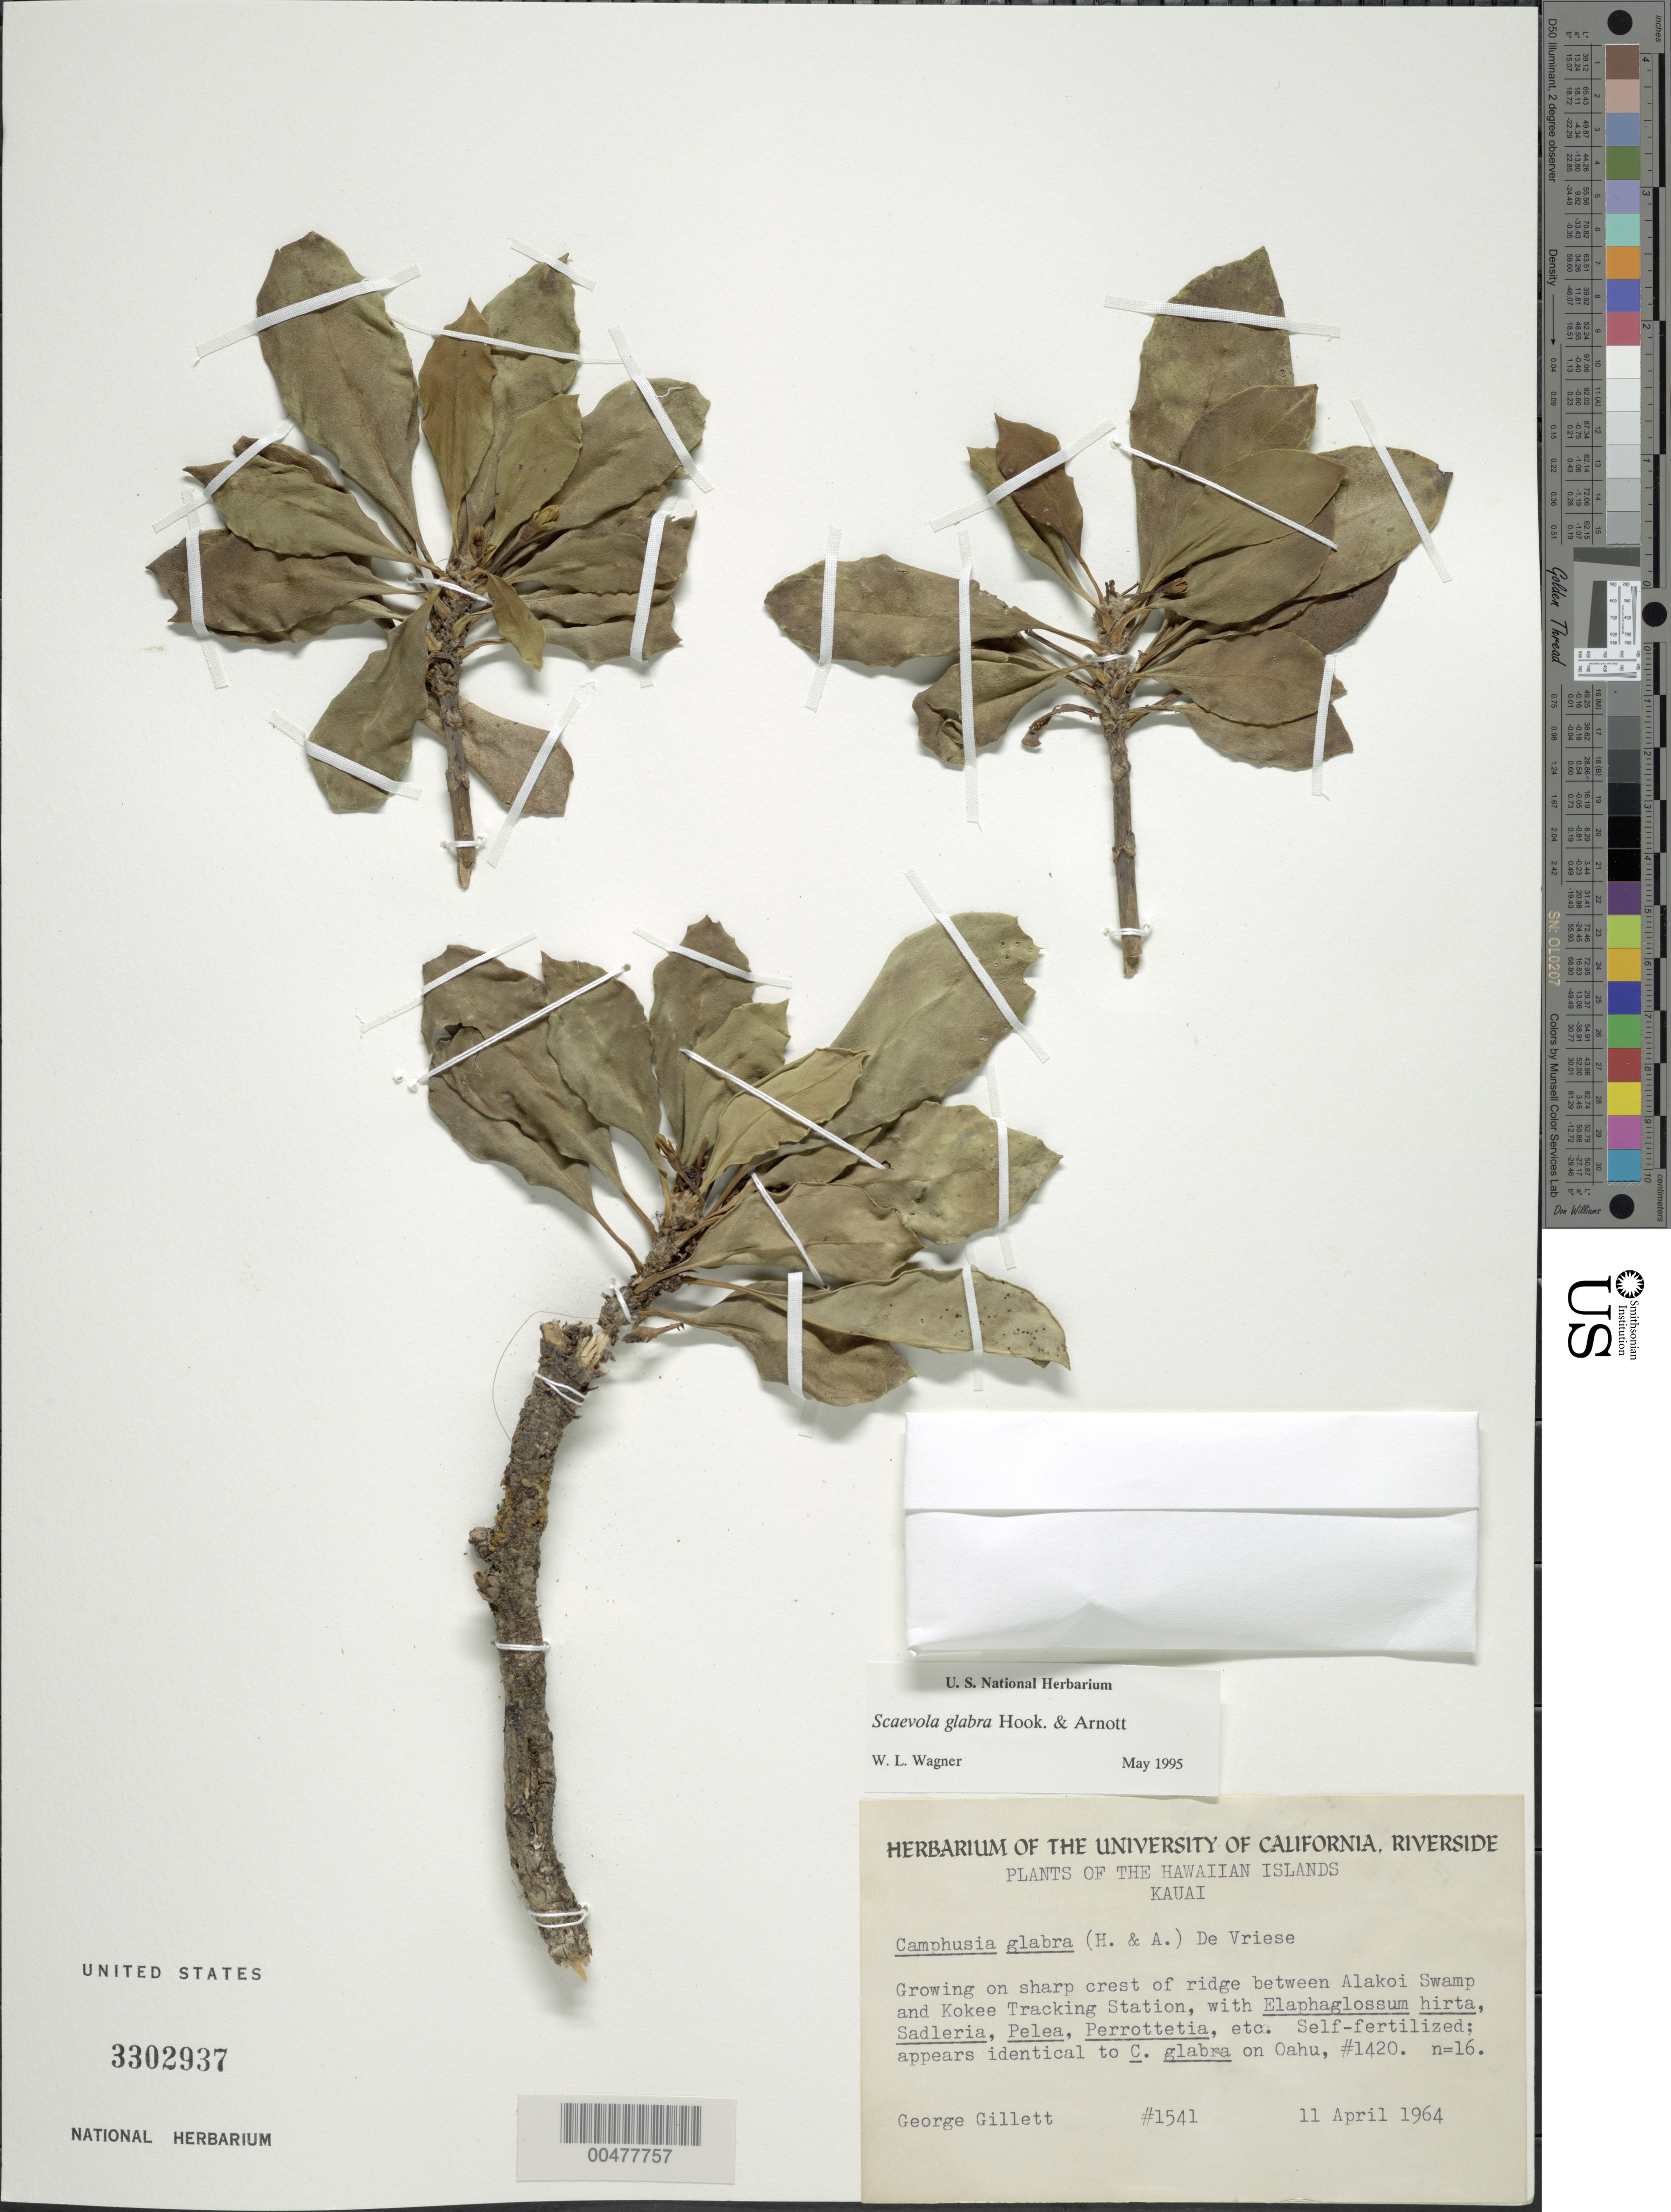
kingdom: Plantae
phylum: Tracheophyta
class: Magnoliopsida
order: Asterales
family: Goodeniaceae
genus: Scaevola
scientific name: Scaevola glabra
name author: Hook. & Arn.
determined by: Wagner, W. L., (BOT), Smithsonian Institution - National Museum of Natural History (UNITED STATES)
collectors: G. Gillett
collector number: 1541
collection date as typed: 11 Apr 1964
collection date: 1964-04-11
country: United States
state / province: Hawaii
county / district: Kauai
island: Kaua'i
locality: Ridge between Alakoi Swamp and Kokee Tracking Station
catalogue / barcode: US 3302937